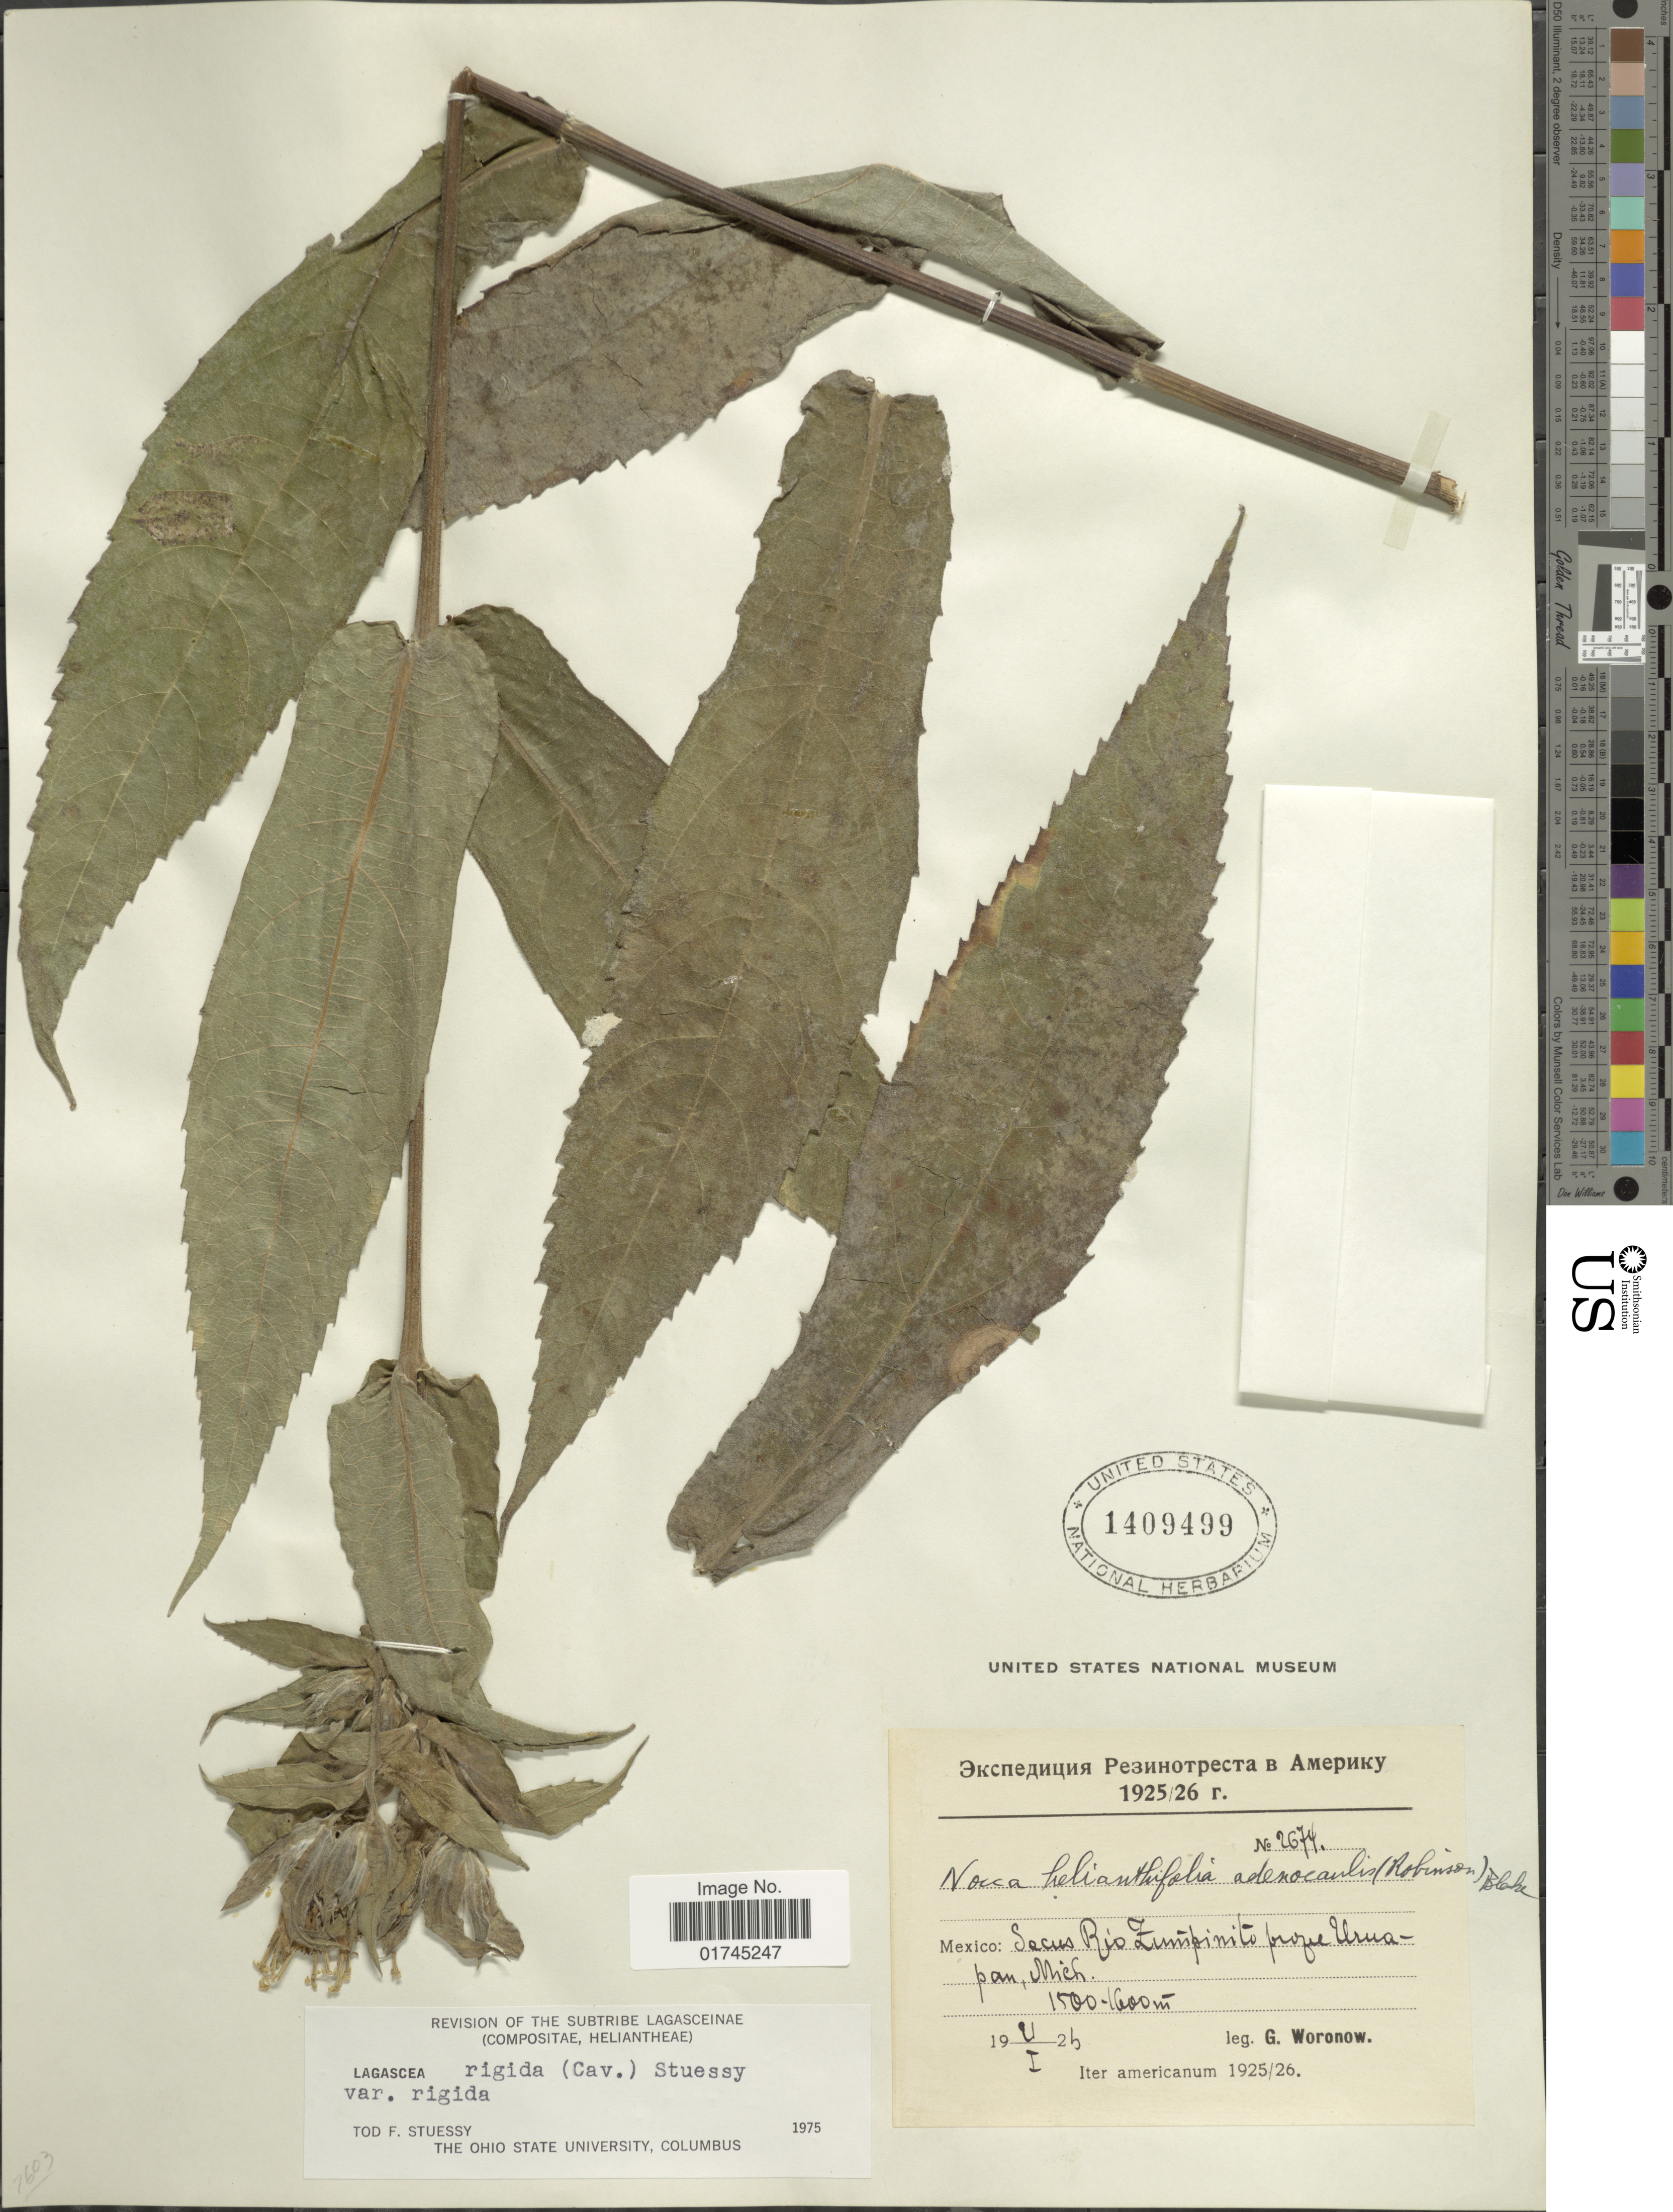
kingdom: Plantae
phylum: Tracheophyta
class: Magnoliopsida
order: Asterales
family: Asteraceae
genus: Lagascea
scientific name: Lagascea helianthifolia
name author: Kunth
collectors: G. Woronow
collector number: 2674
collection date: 1926-01-21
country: Mexico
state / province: Michoacán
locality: Secus Rio Zunipinito prope Iriapan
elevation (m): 1500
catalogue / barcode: US 1409499